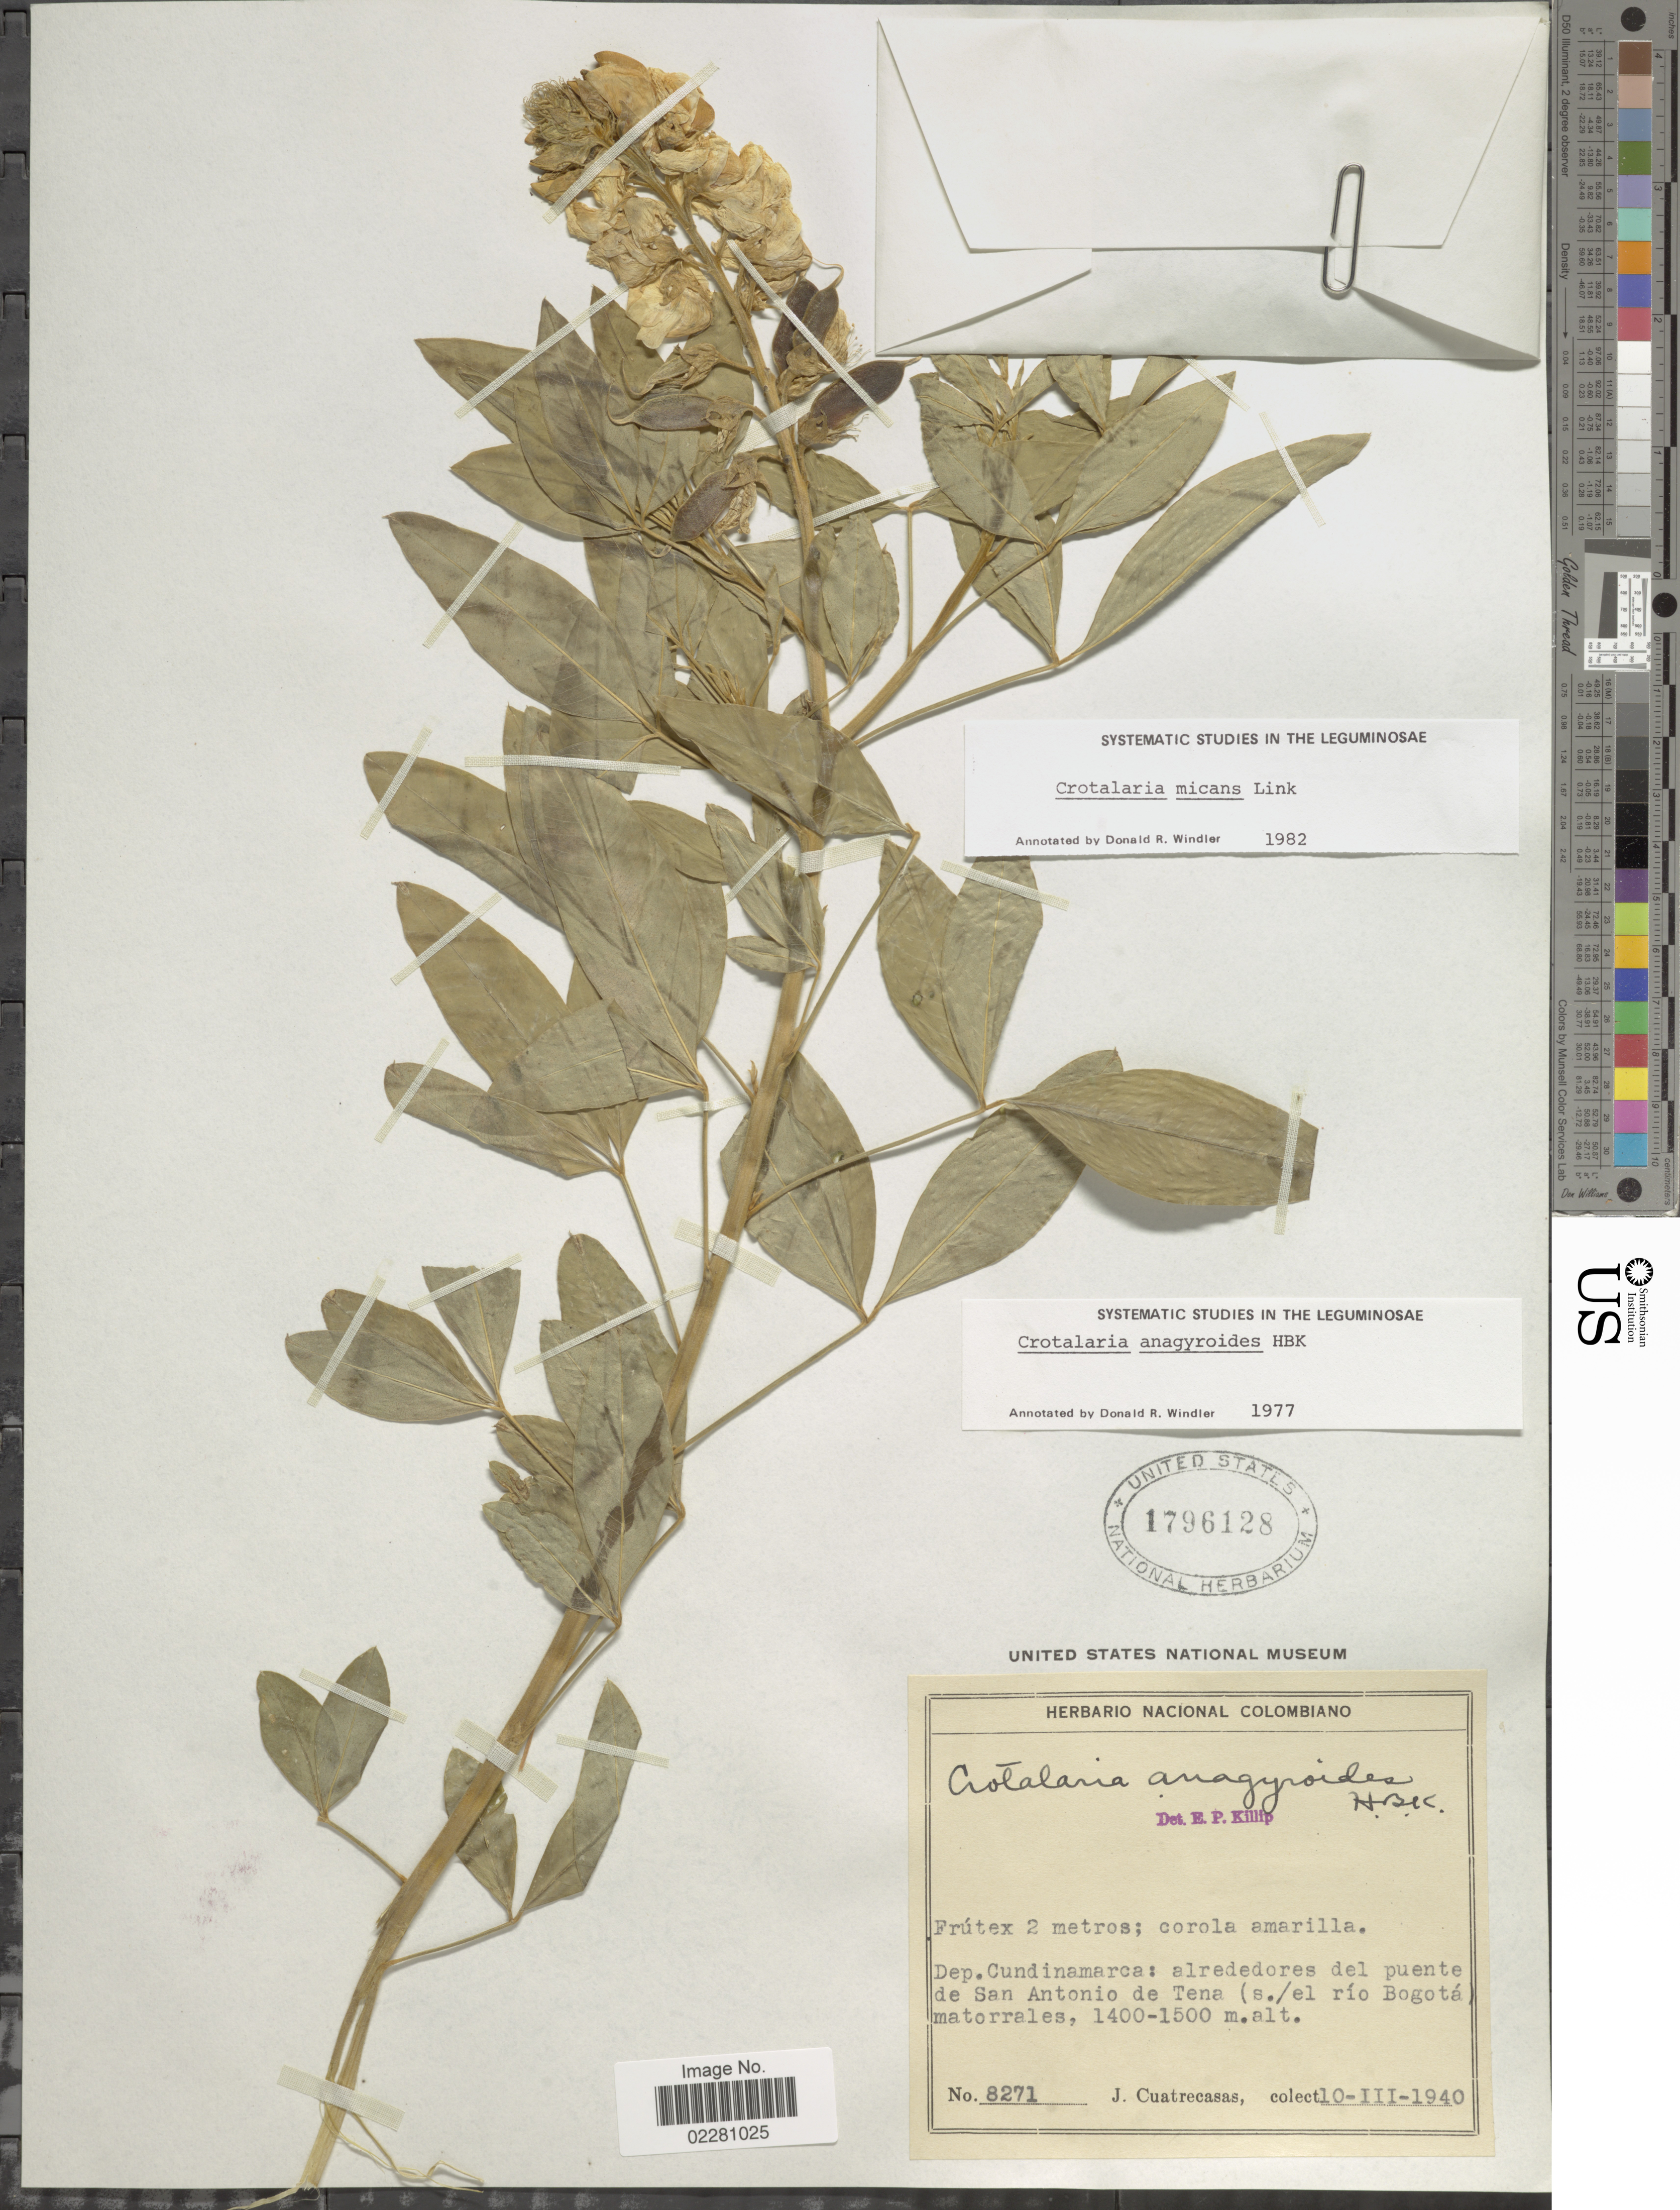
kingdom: Plantae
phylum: Tracheophyta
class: Magnoliopsida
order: Fabales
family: Fabaceae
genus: Crotalaria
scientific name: Crotalaria micans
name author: Link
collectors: J. Cuatrecasas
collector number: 8271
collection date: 1940-03-10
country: Colombia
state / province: Cundinamarca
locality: Alrededores del puente de San Antonio de Tena (s./ el rio Boggota matorrales)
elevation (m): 1400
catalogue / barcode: US 1796128